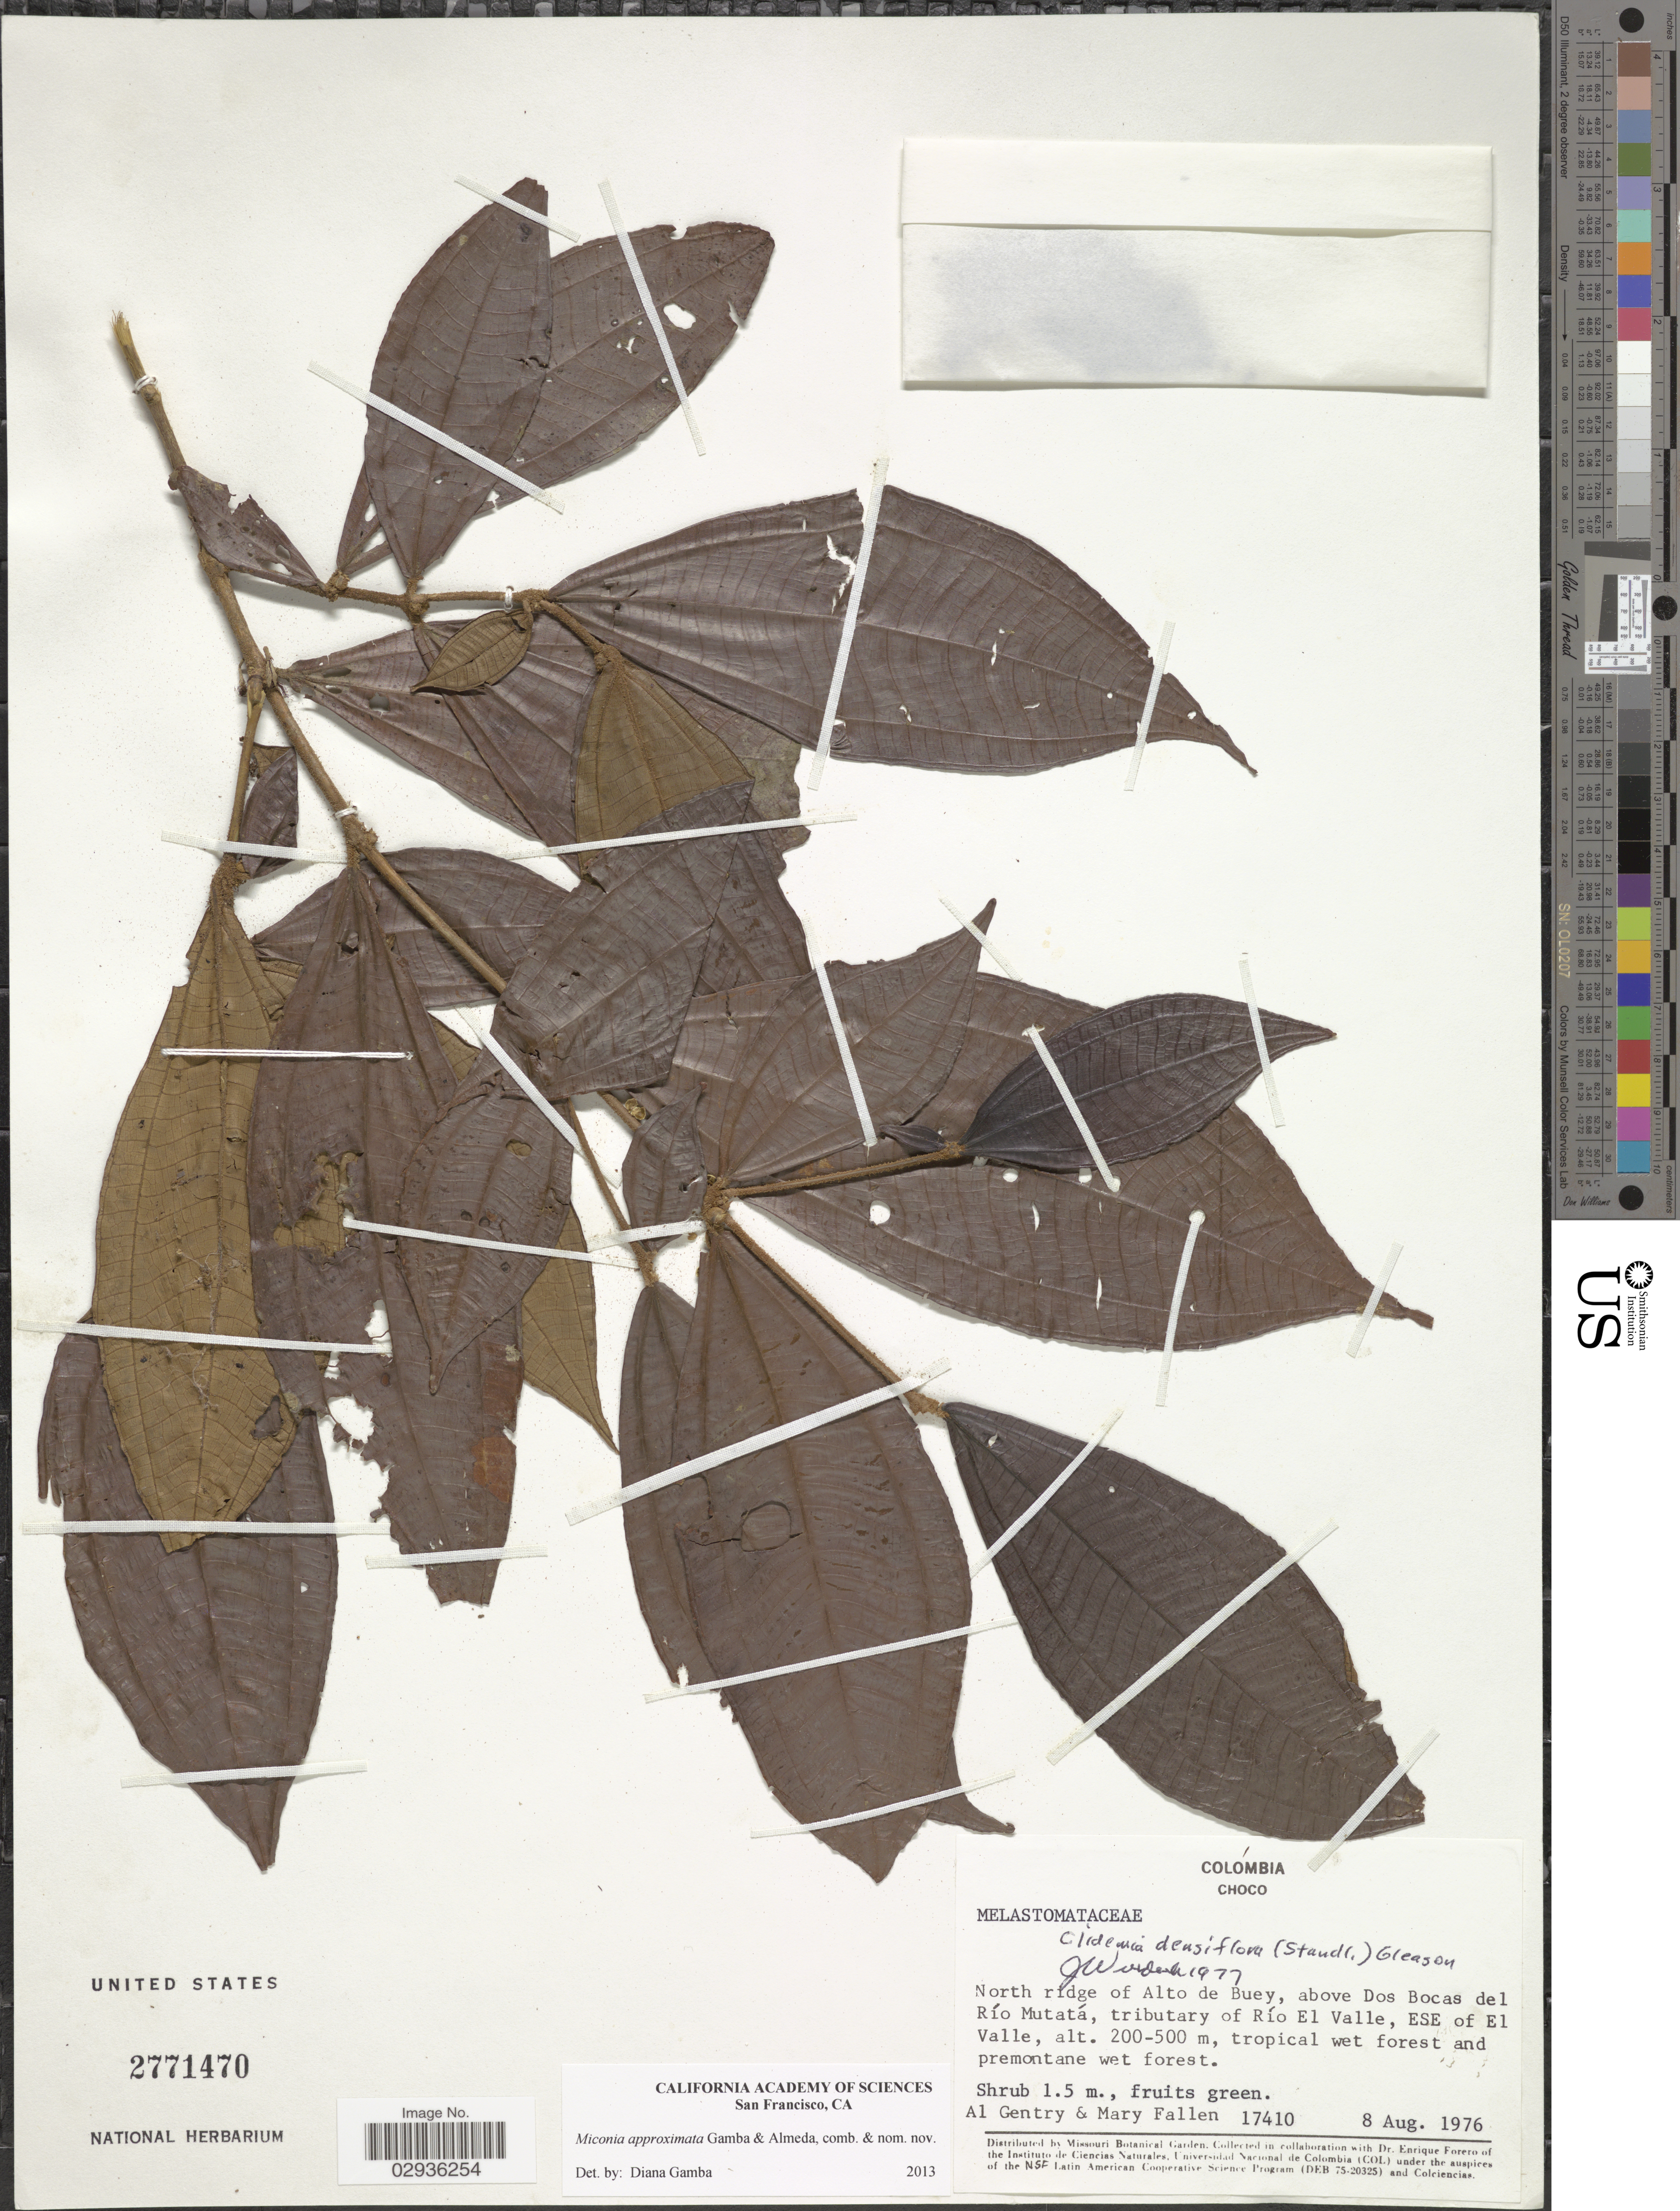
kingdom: Plantae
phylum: Tracheophyta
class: Magnoliopsida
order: Myrtales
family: Melastomataceae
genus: Miconia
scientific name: Miconia approximata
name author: Gamba & Almeda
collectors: A. H. Gentry & M. Fallen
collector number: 17410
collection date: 1976-08-08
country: Colombia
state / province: Chocó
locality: North ridge of Alto de Buey, above Dos Bocas del Río Mutatá, tributary of Río El Valle, ESE of El Valle.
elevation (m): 200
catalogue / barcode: US 2771470